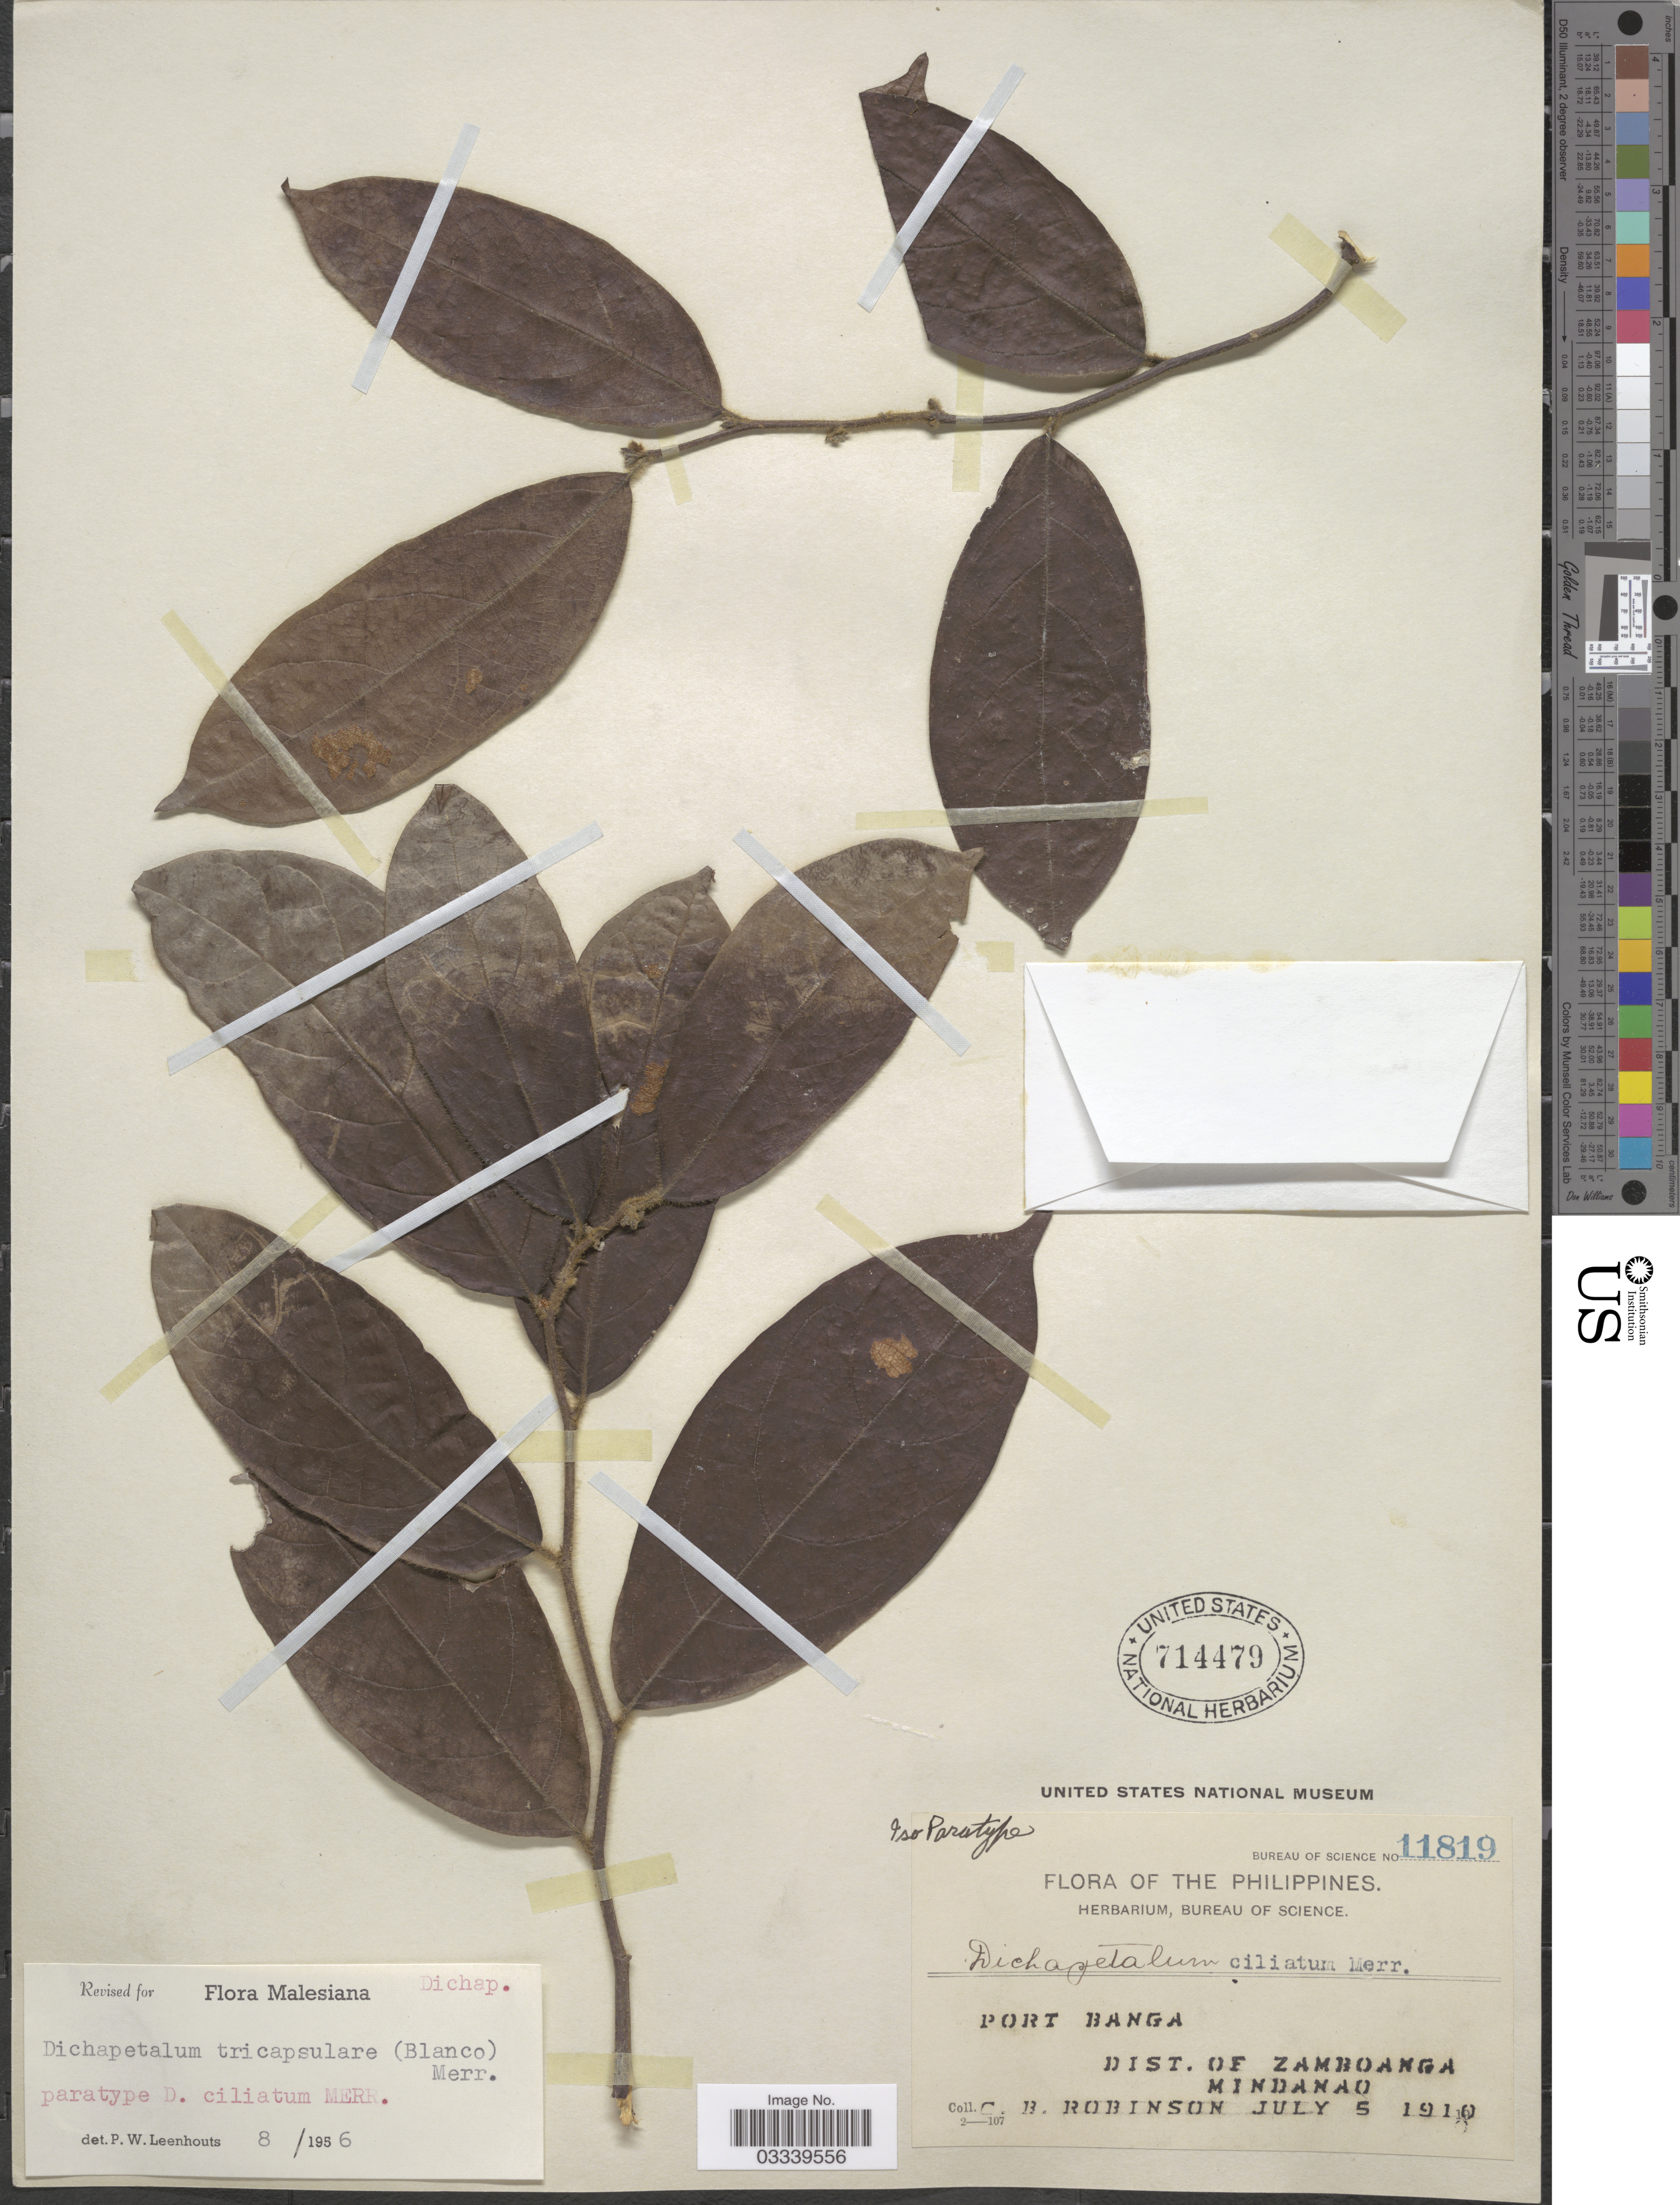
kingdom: Plantae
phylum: Tracheophyta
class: Magnoliopsida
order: Malpighiales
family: Dichapetalaceae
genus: Dichapetalum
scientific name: Dichapetalum tricapsulare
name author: (Blanco) Merr.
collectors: C. Robinson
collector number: Bureau of Science 11819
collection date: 1910-07-05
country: Philippines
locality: Port Banga. Dist. of Zamboanga, Mindanao.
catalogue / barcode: US 714479